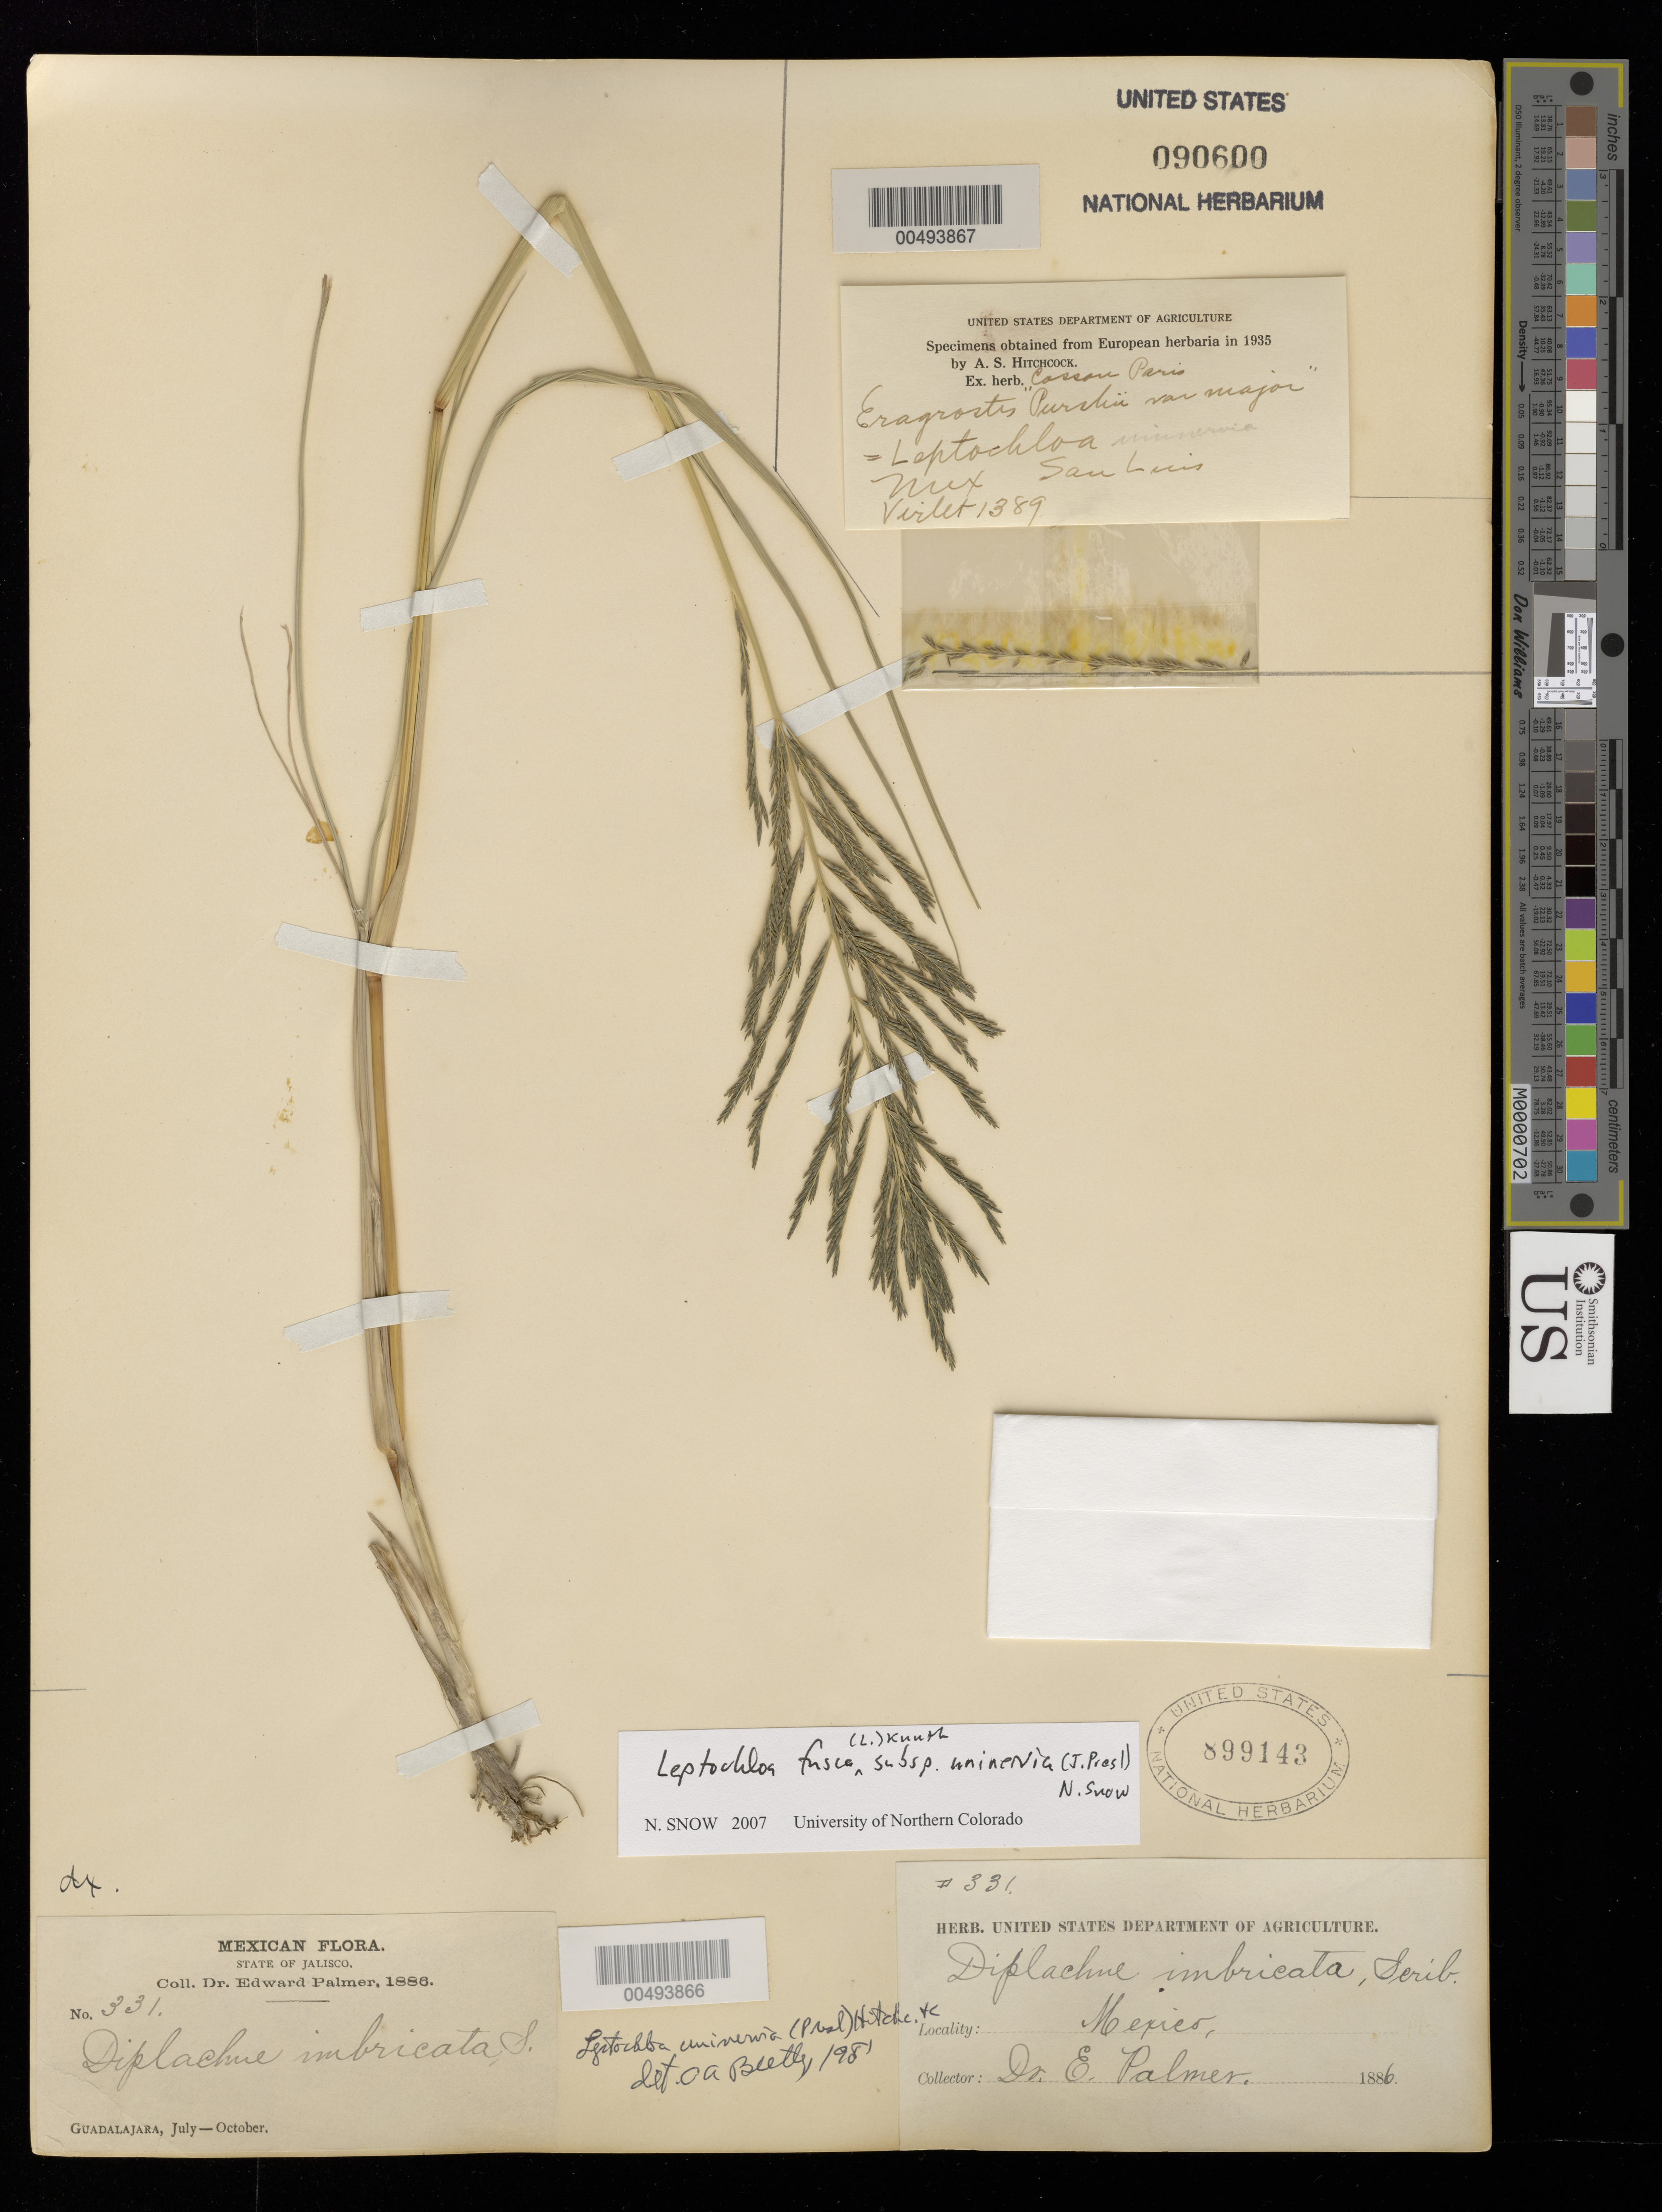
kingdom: Plantae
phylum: Tracheophyta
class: Liliopsida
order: Poales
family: Poaceae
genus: Leptochloa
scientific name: Leptochloa fusca subsp. uninervia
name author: Kunth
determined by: Snow, N. W.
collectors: E. Palmer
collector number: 331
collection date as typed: Jul 1886 to Oct 1886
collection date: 1886-07/1886-10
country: Mexico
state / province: Jalisco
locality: Guadalajara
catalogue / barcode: US 899143